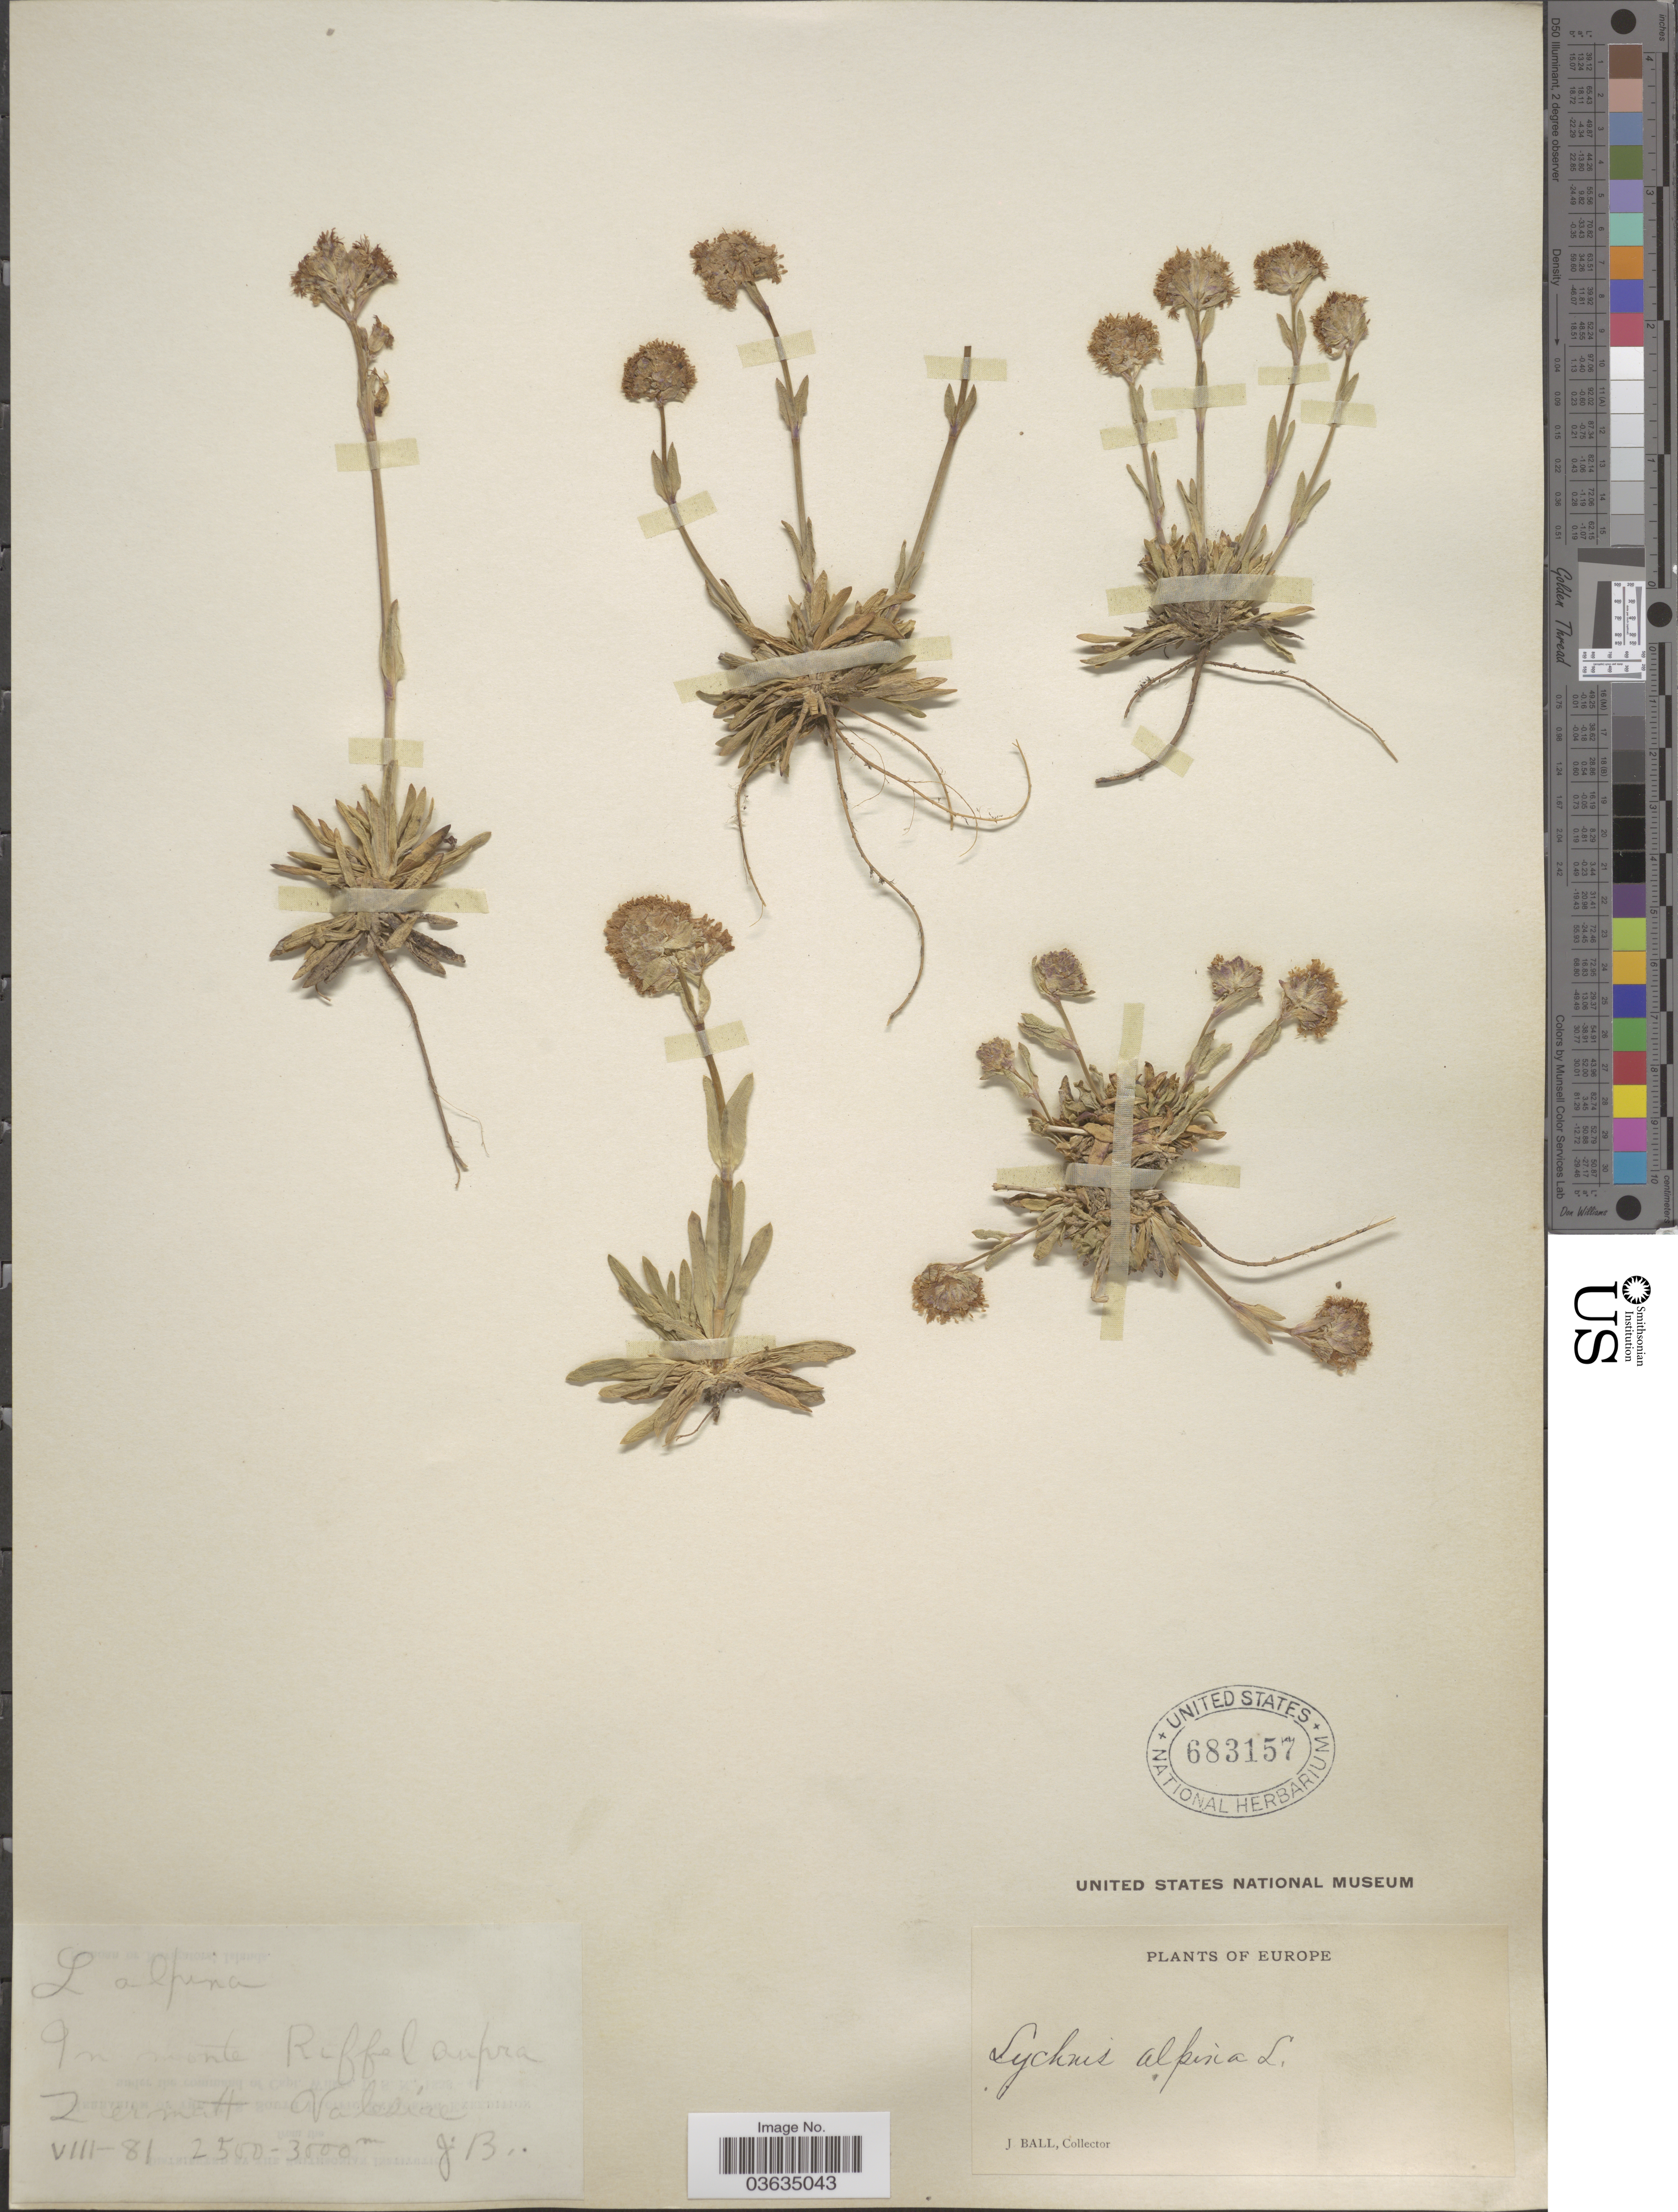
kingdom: Plantae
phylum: Tracheophyta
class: Magnoliopsida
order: Caryophyllales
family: Caryophyllaceae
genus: Lychnis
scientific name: Lychnis alpina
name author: L.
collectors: J. Ball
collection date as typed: Transcribed d/m/y: /8/81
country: Switzerland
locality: In monte Riffel supra Zermatt Valesiae. Europe.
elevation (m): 2500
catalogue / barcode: US 683157